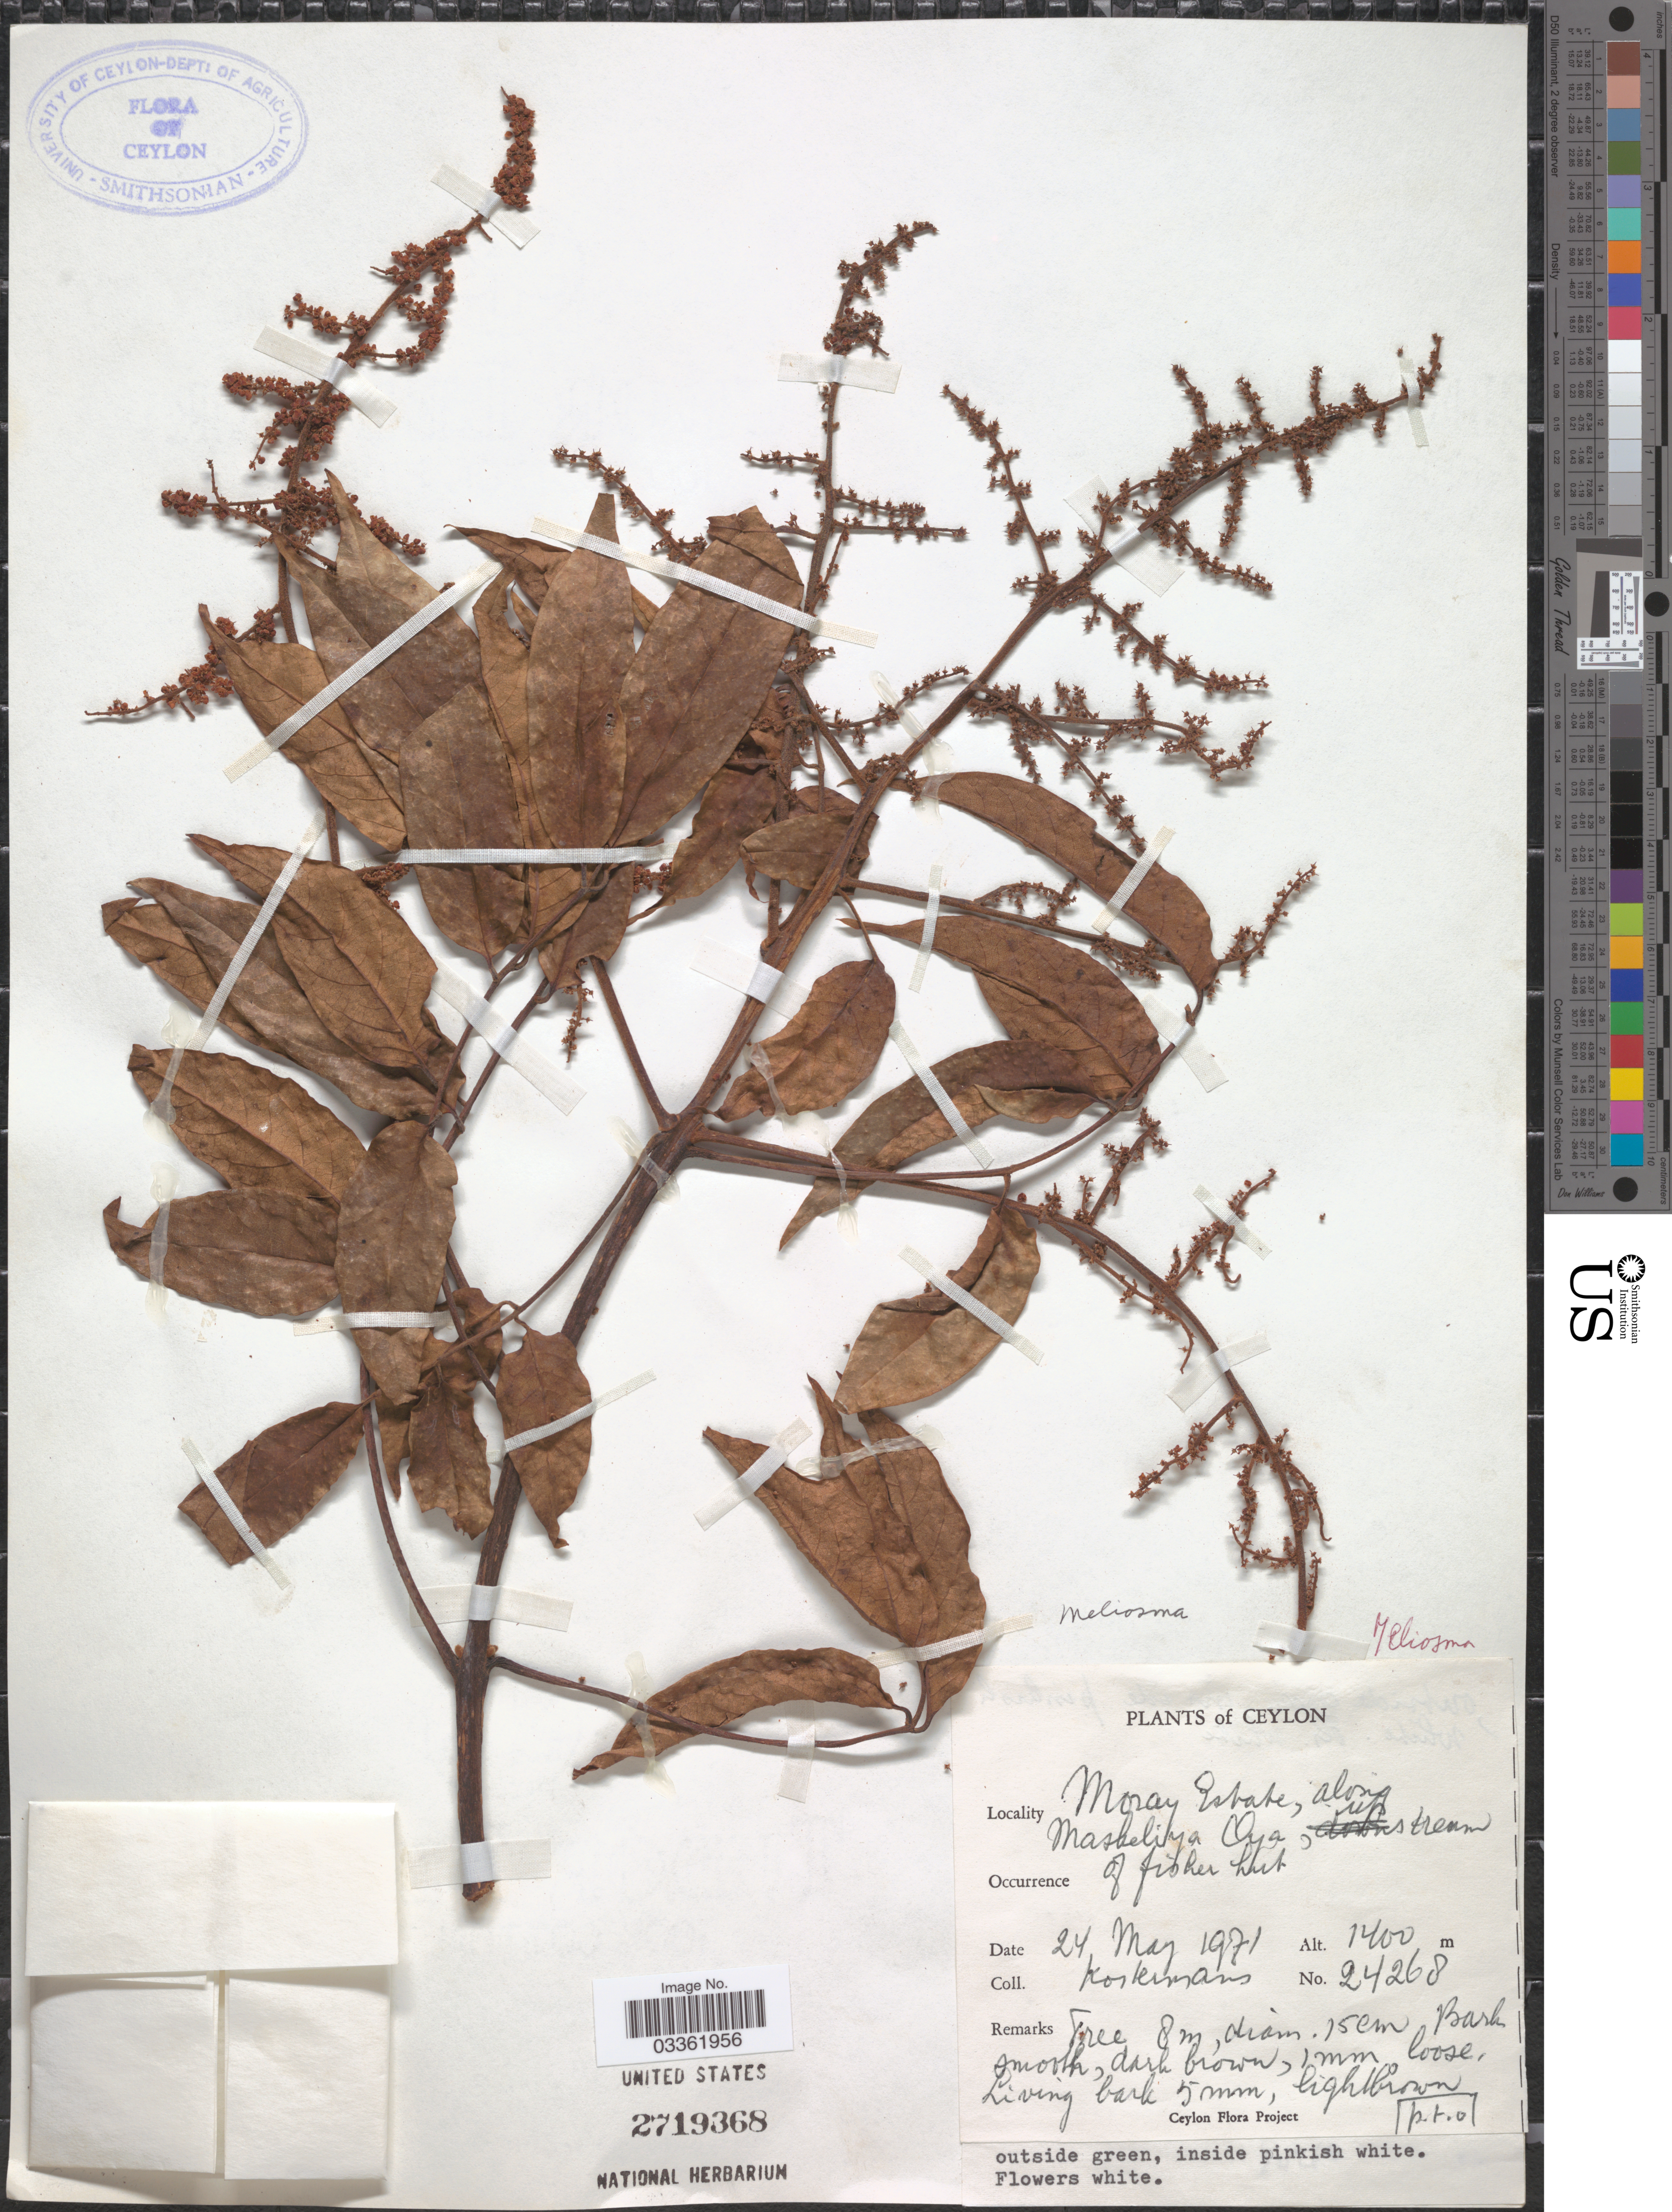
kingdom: Plantae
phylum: Tracheophyta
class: Magnoliopsida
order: Proteales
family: Sabiaceae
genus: Meliosma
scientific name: Meliosma sp.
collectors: Kostermans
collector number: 24268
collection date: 1971-05-24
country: Sri Lanka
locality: Ceylon, Moray Estate, along Maskelita Oya, up stream of fisher hut.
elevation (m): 1400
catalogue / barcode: US 2719368